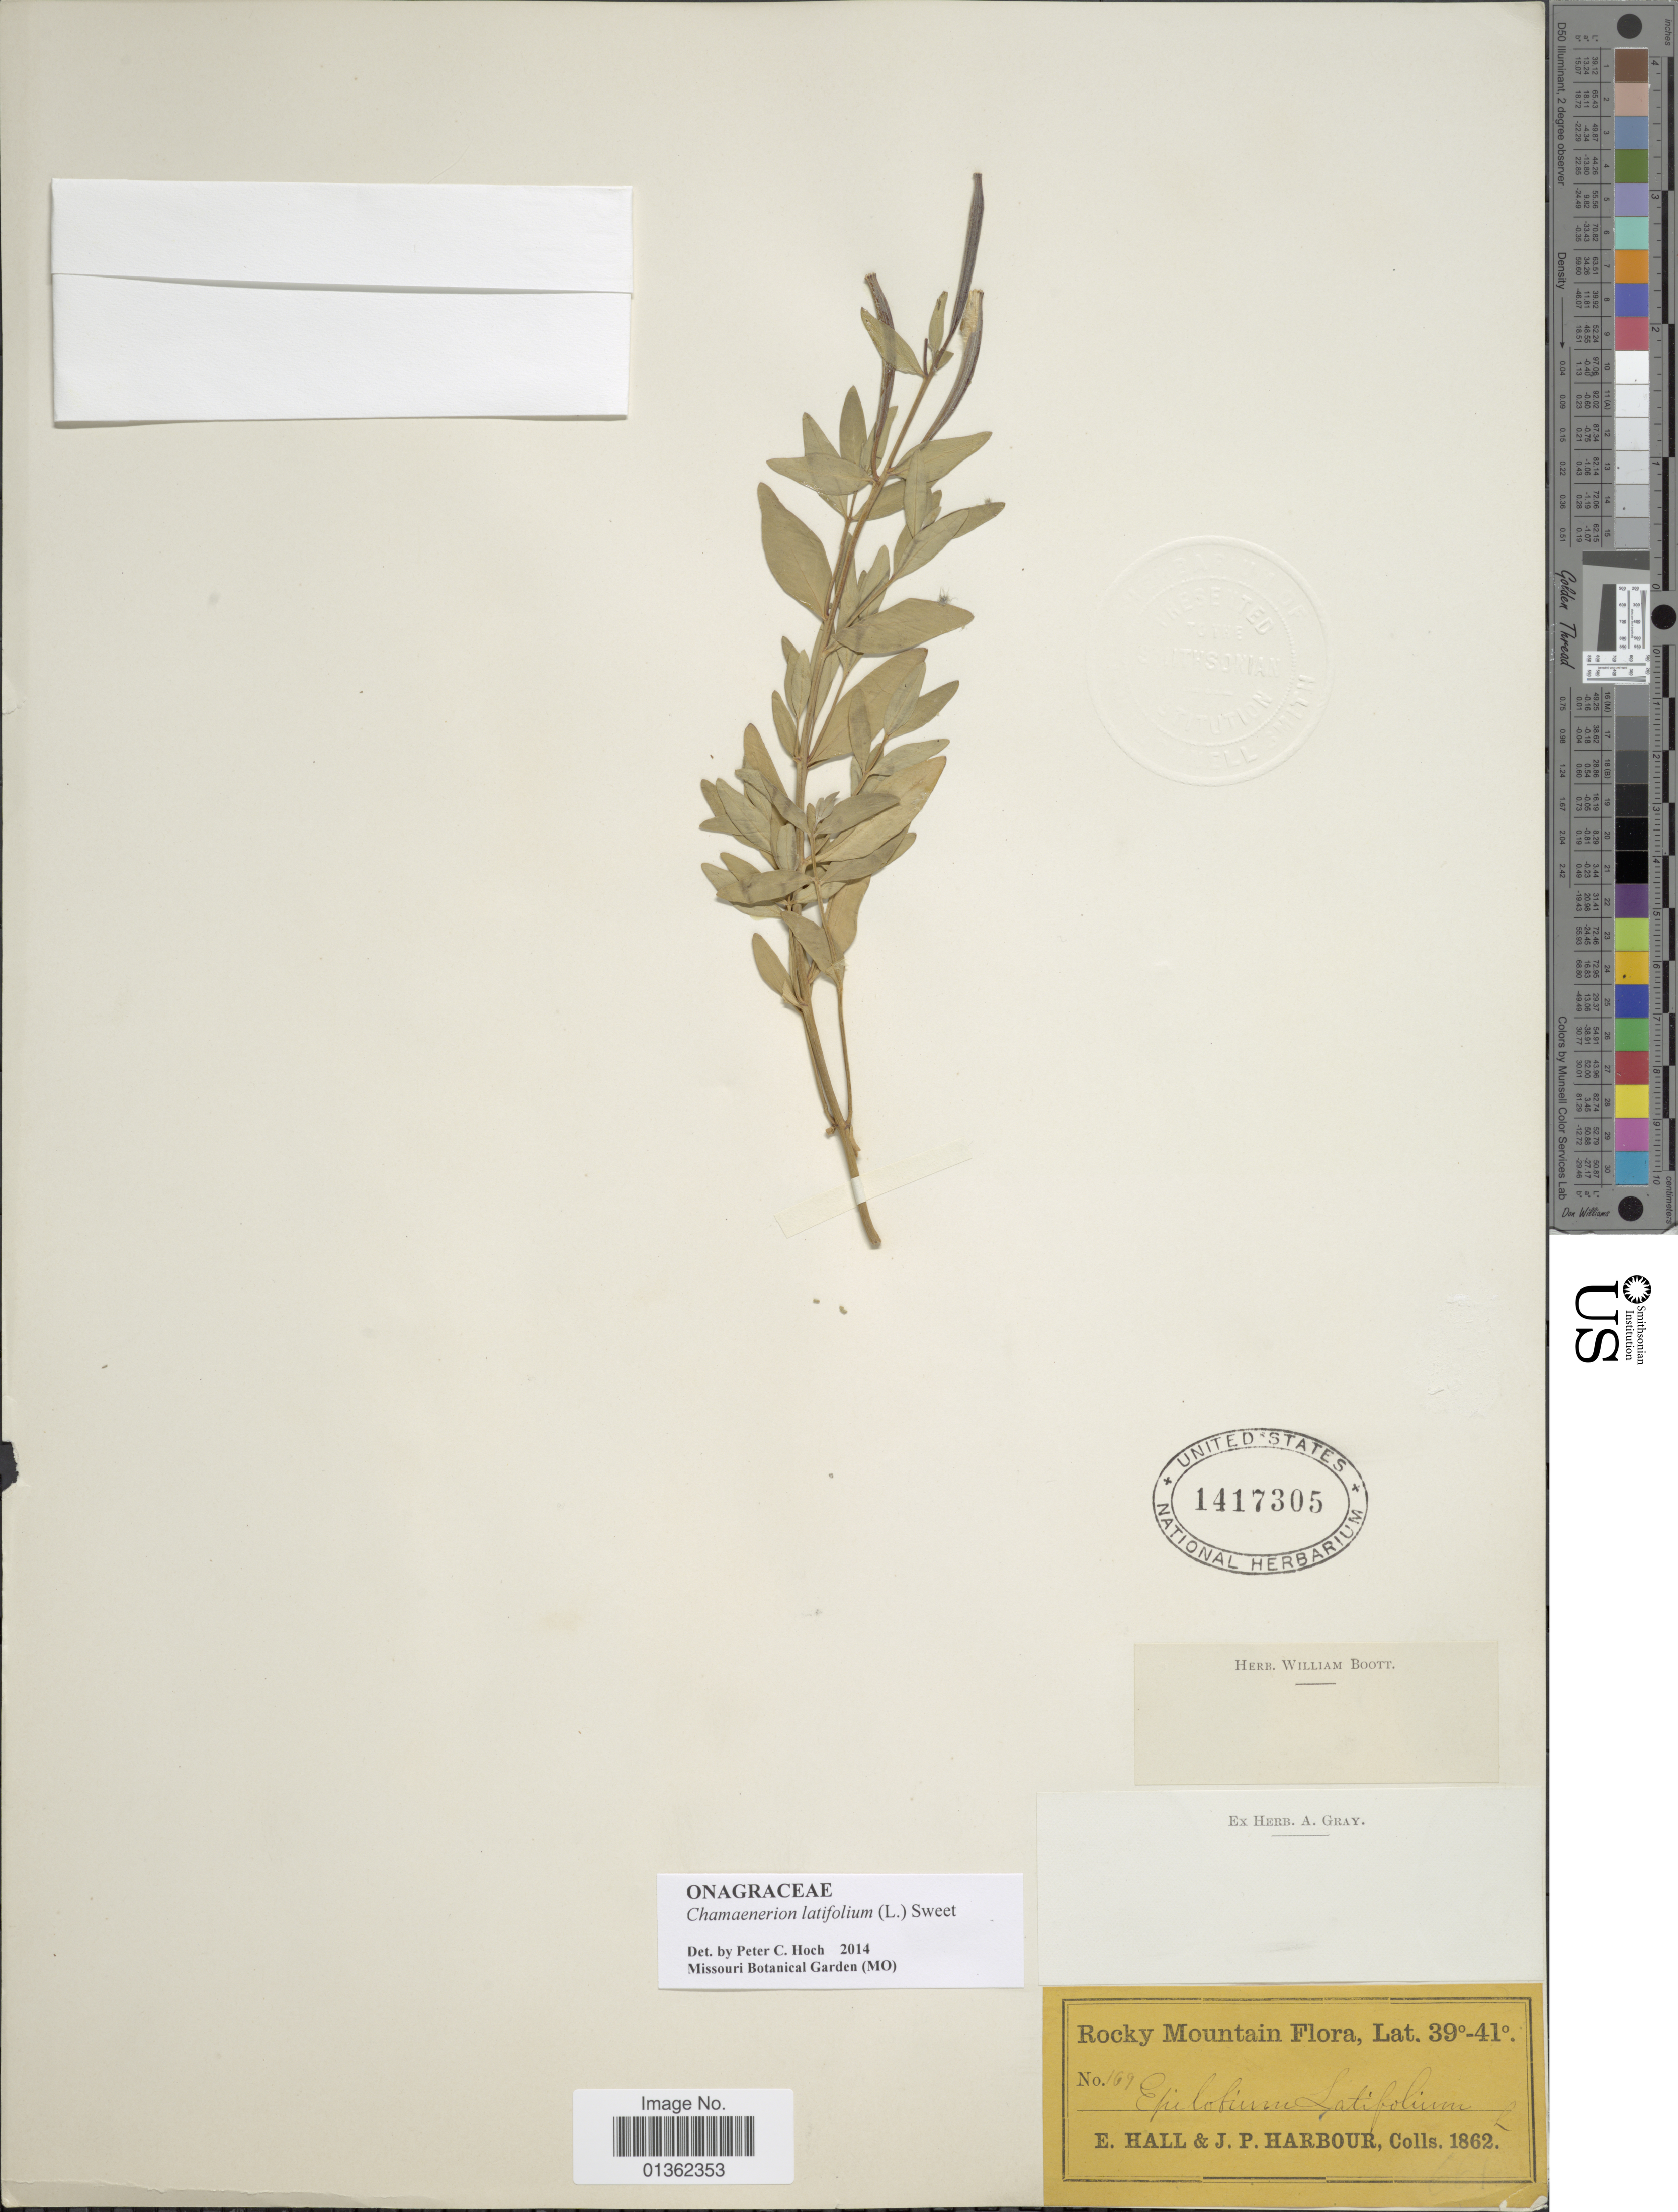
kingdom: Plantae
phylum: Tracheophyta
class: Magnoliopsida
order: Myrtales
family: Onagraceae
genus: Chamaenerion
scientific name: Chamaenerion latifolium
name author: (L.) Th. Fr. & Lange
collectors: E. Hall & J. Harbour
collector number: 169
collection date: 1862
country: United States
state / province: Colorado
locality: Rocky Mtns.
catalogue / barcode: US 1417305